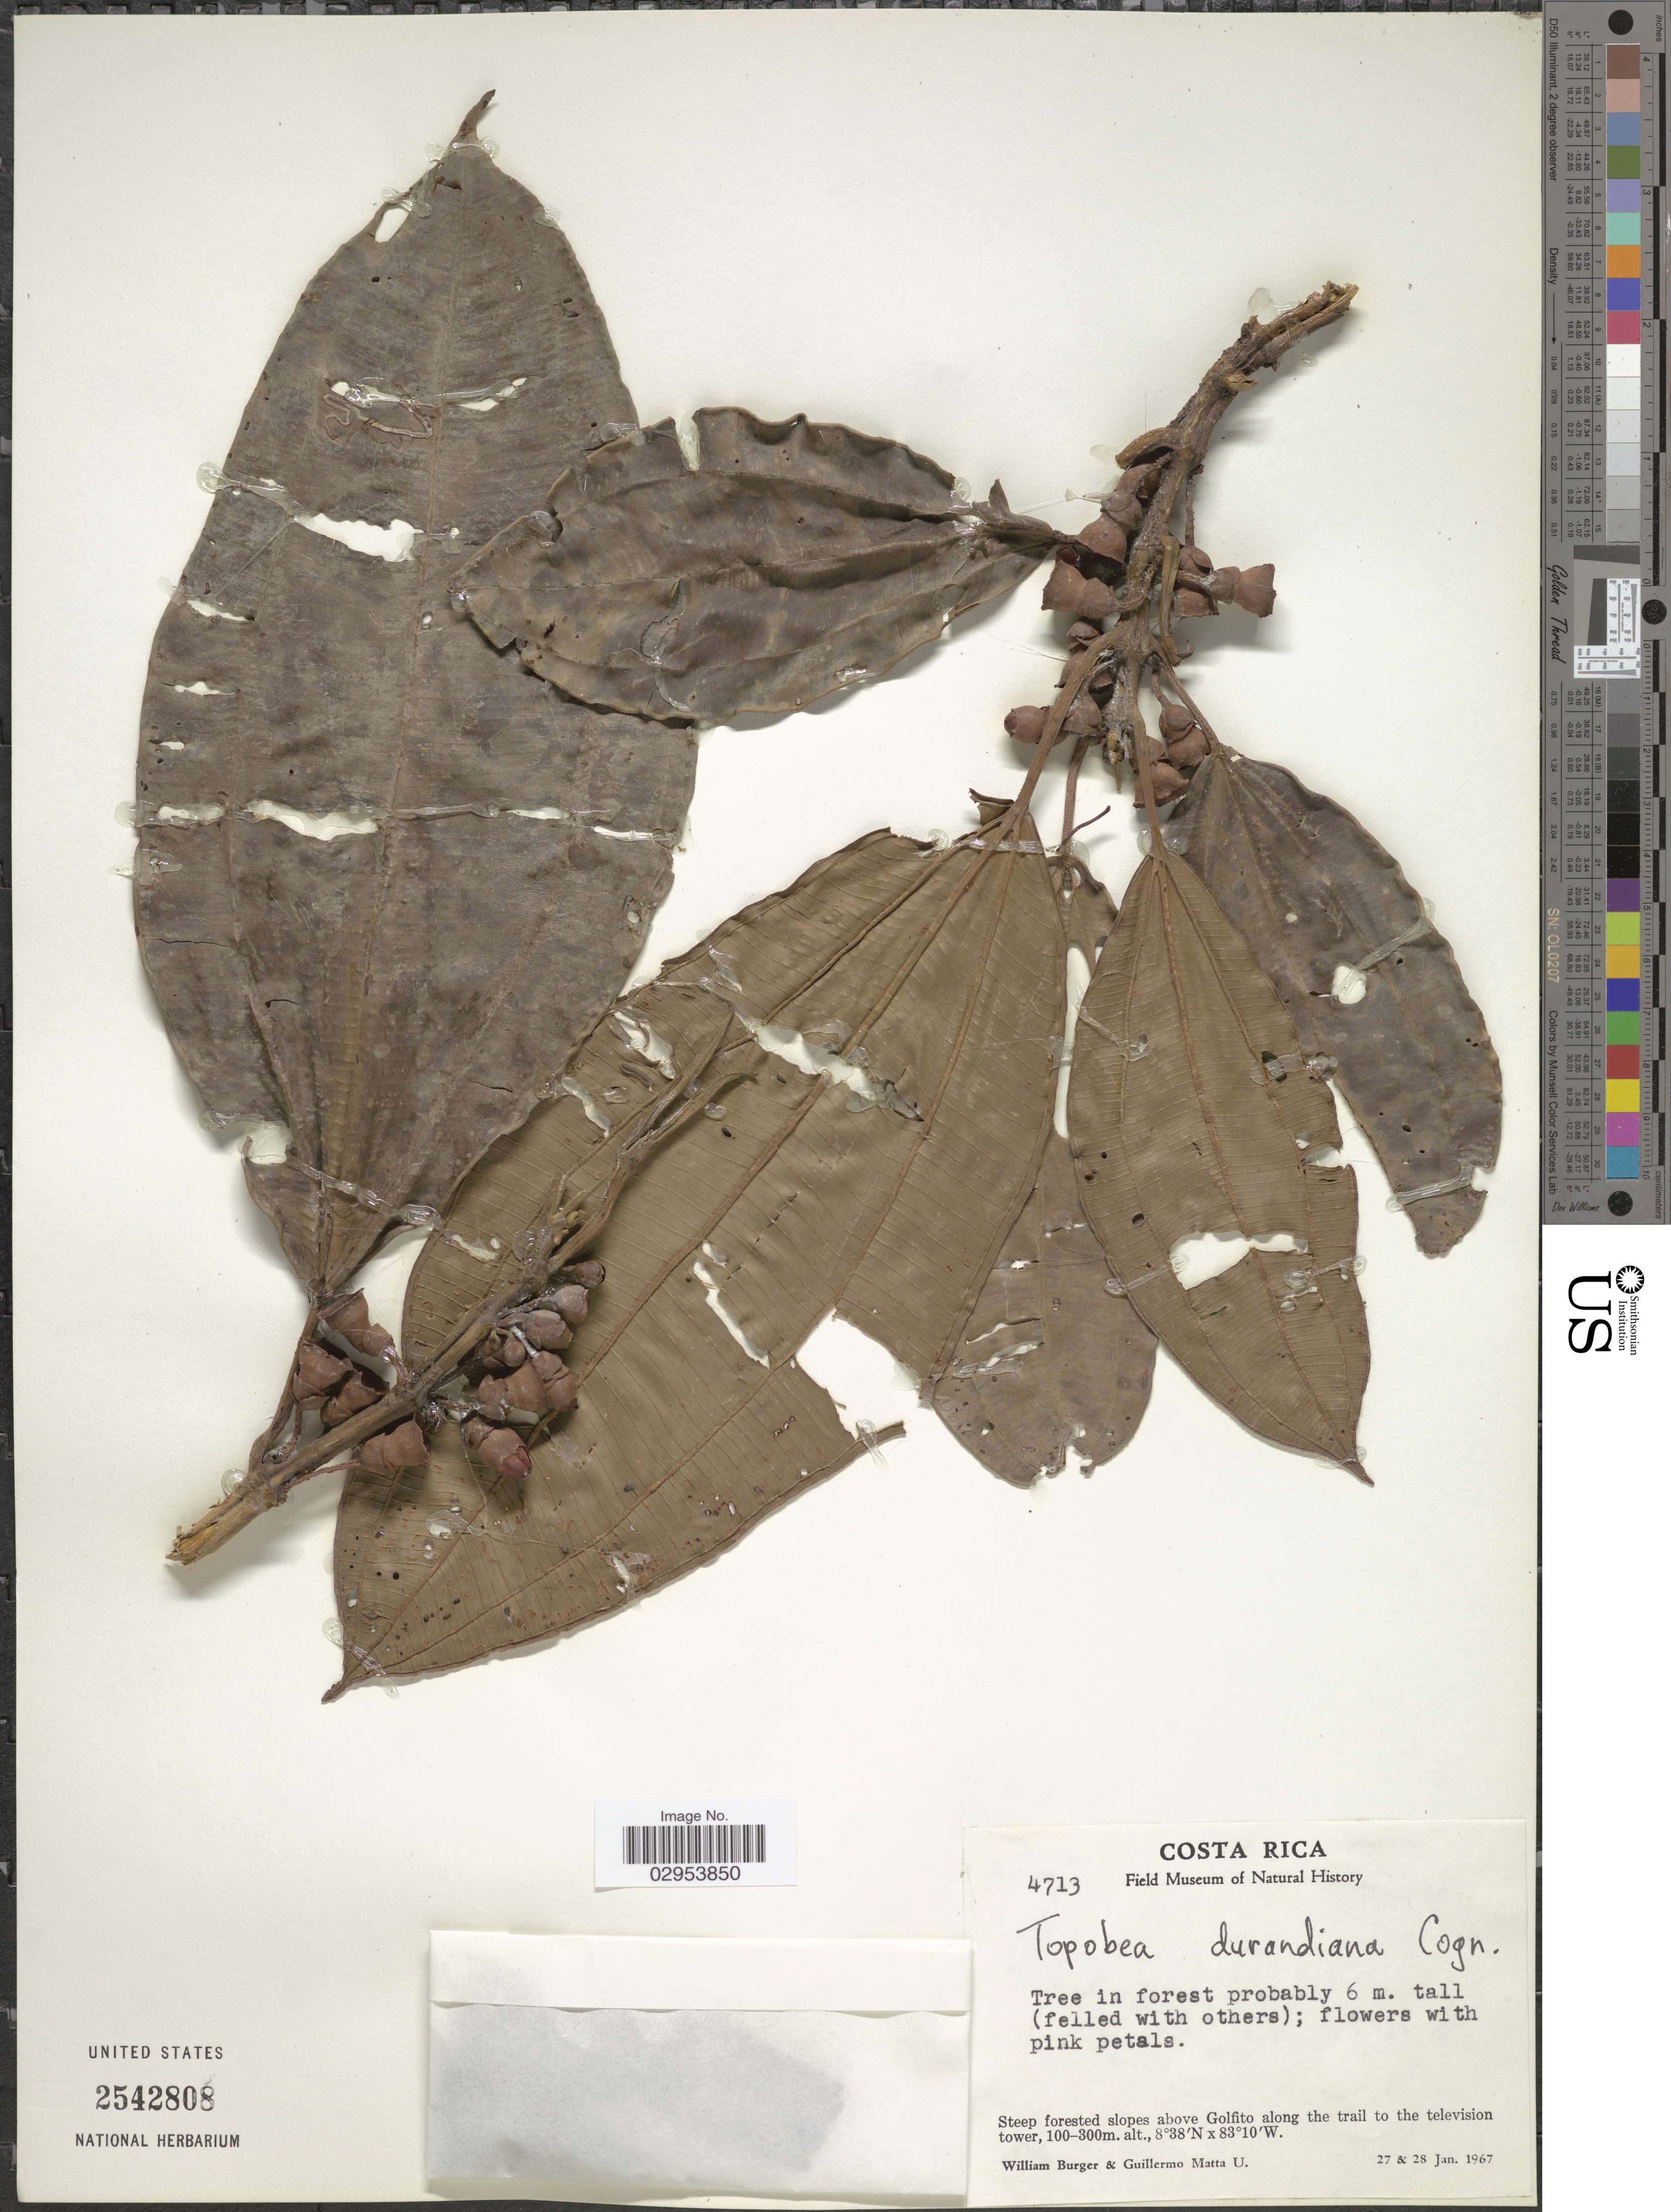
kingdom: Plantae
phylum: Tracheophyta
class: Magnoliopsida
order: Myrtales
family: Melastomataceae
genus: Topobea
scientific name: Topobea maurofernandeziana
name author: Cogn.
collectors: W. Buger & G. Matta U.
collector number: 4713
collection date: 1967-01-27/1967-01-28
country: Costa Rica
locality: Steep forested slopes above Golfito along the trail to the television tower.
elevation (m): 100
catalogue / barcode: US 2542808